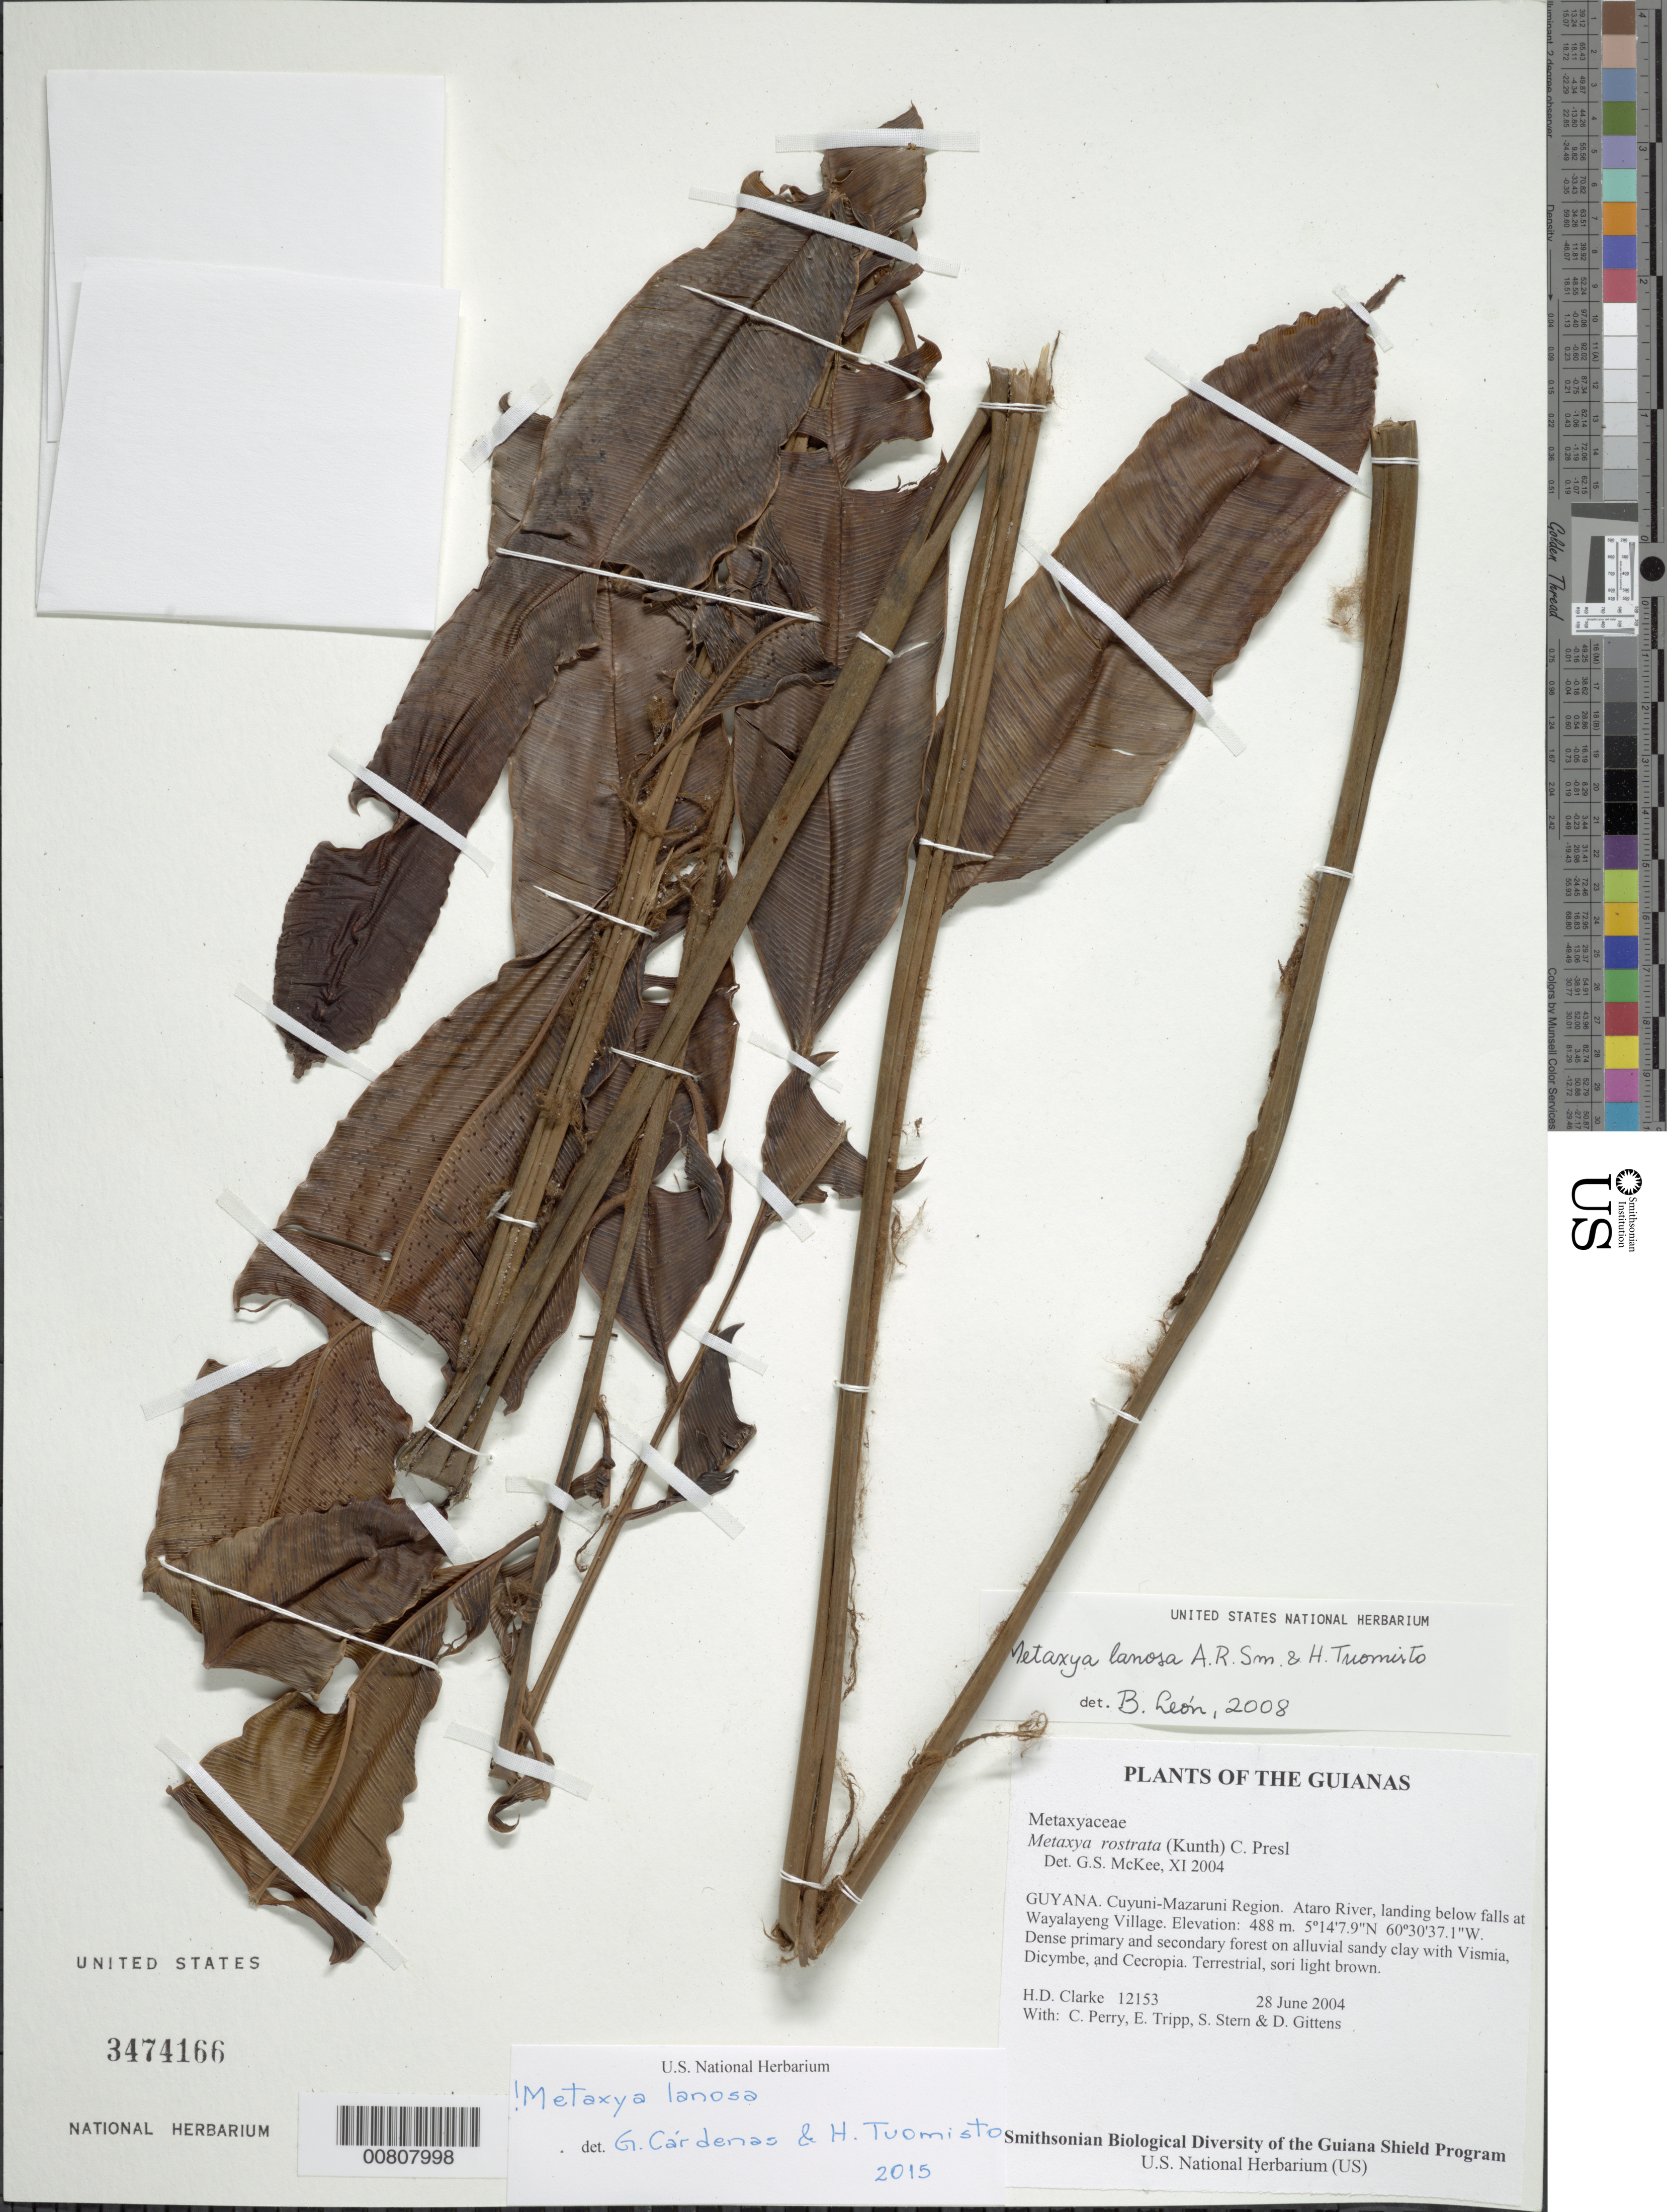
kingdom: Plantae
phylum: Tracheophyta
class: Polypodiopsida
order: Cyatheales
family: Metaxyaceae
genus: Metaxya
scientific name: Metaxya lanosa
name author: A.R. Sm.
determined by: León, B.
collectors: H. D. Clarke, C. Perry, E. Tripp, S. R. Stern & D. Gittens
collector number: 12153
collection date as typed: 28 June 2004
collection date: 2004-06-28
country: Guyana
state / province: Cuyuni-Mazaruni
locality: Ataro River, landing below falls at Wayalayeng Village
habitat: Dense primary and secondary forest on alluvial sandy clay with Vismia, Dicymbe, and Cecropia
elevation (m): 488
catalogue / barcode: US 3474166